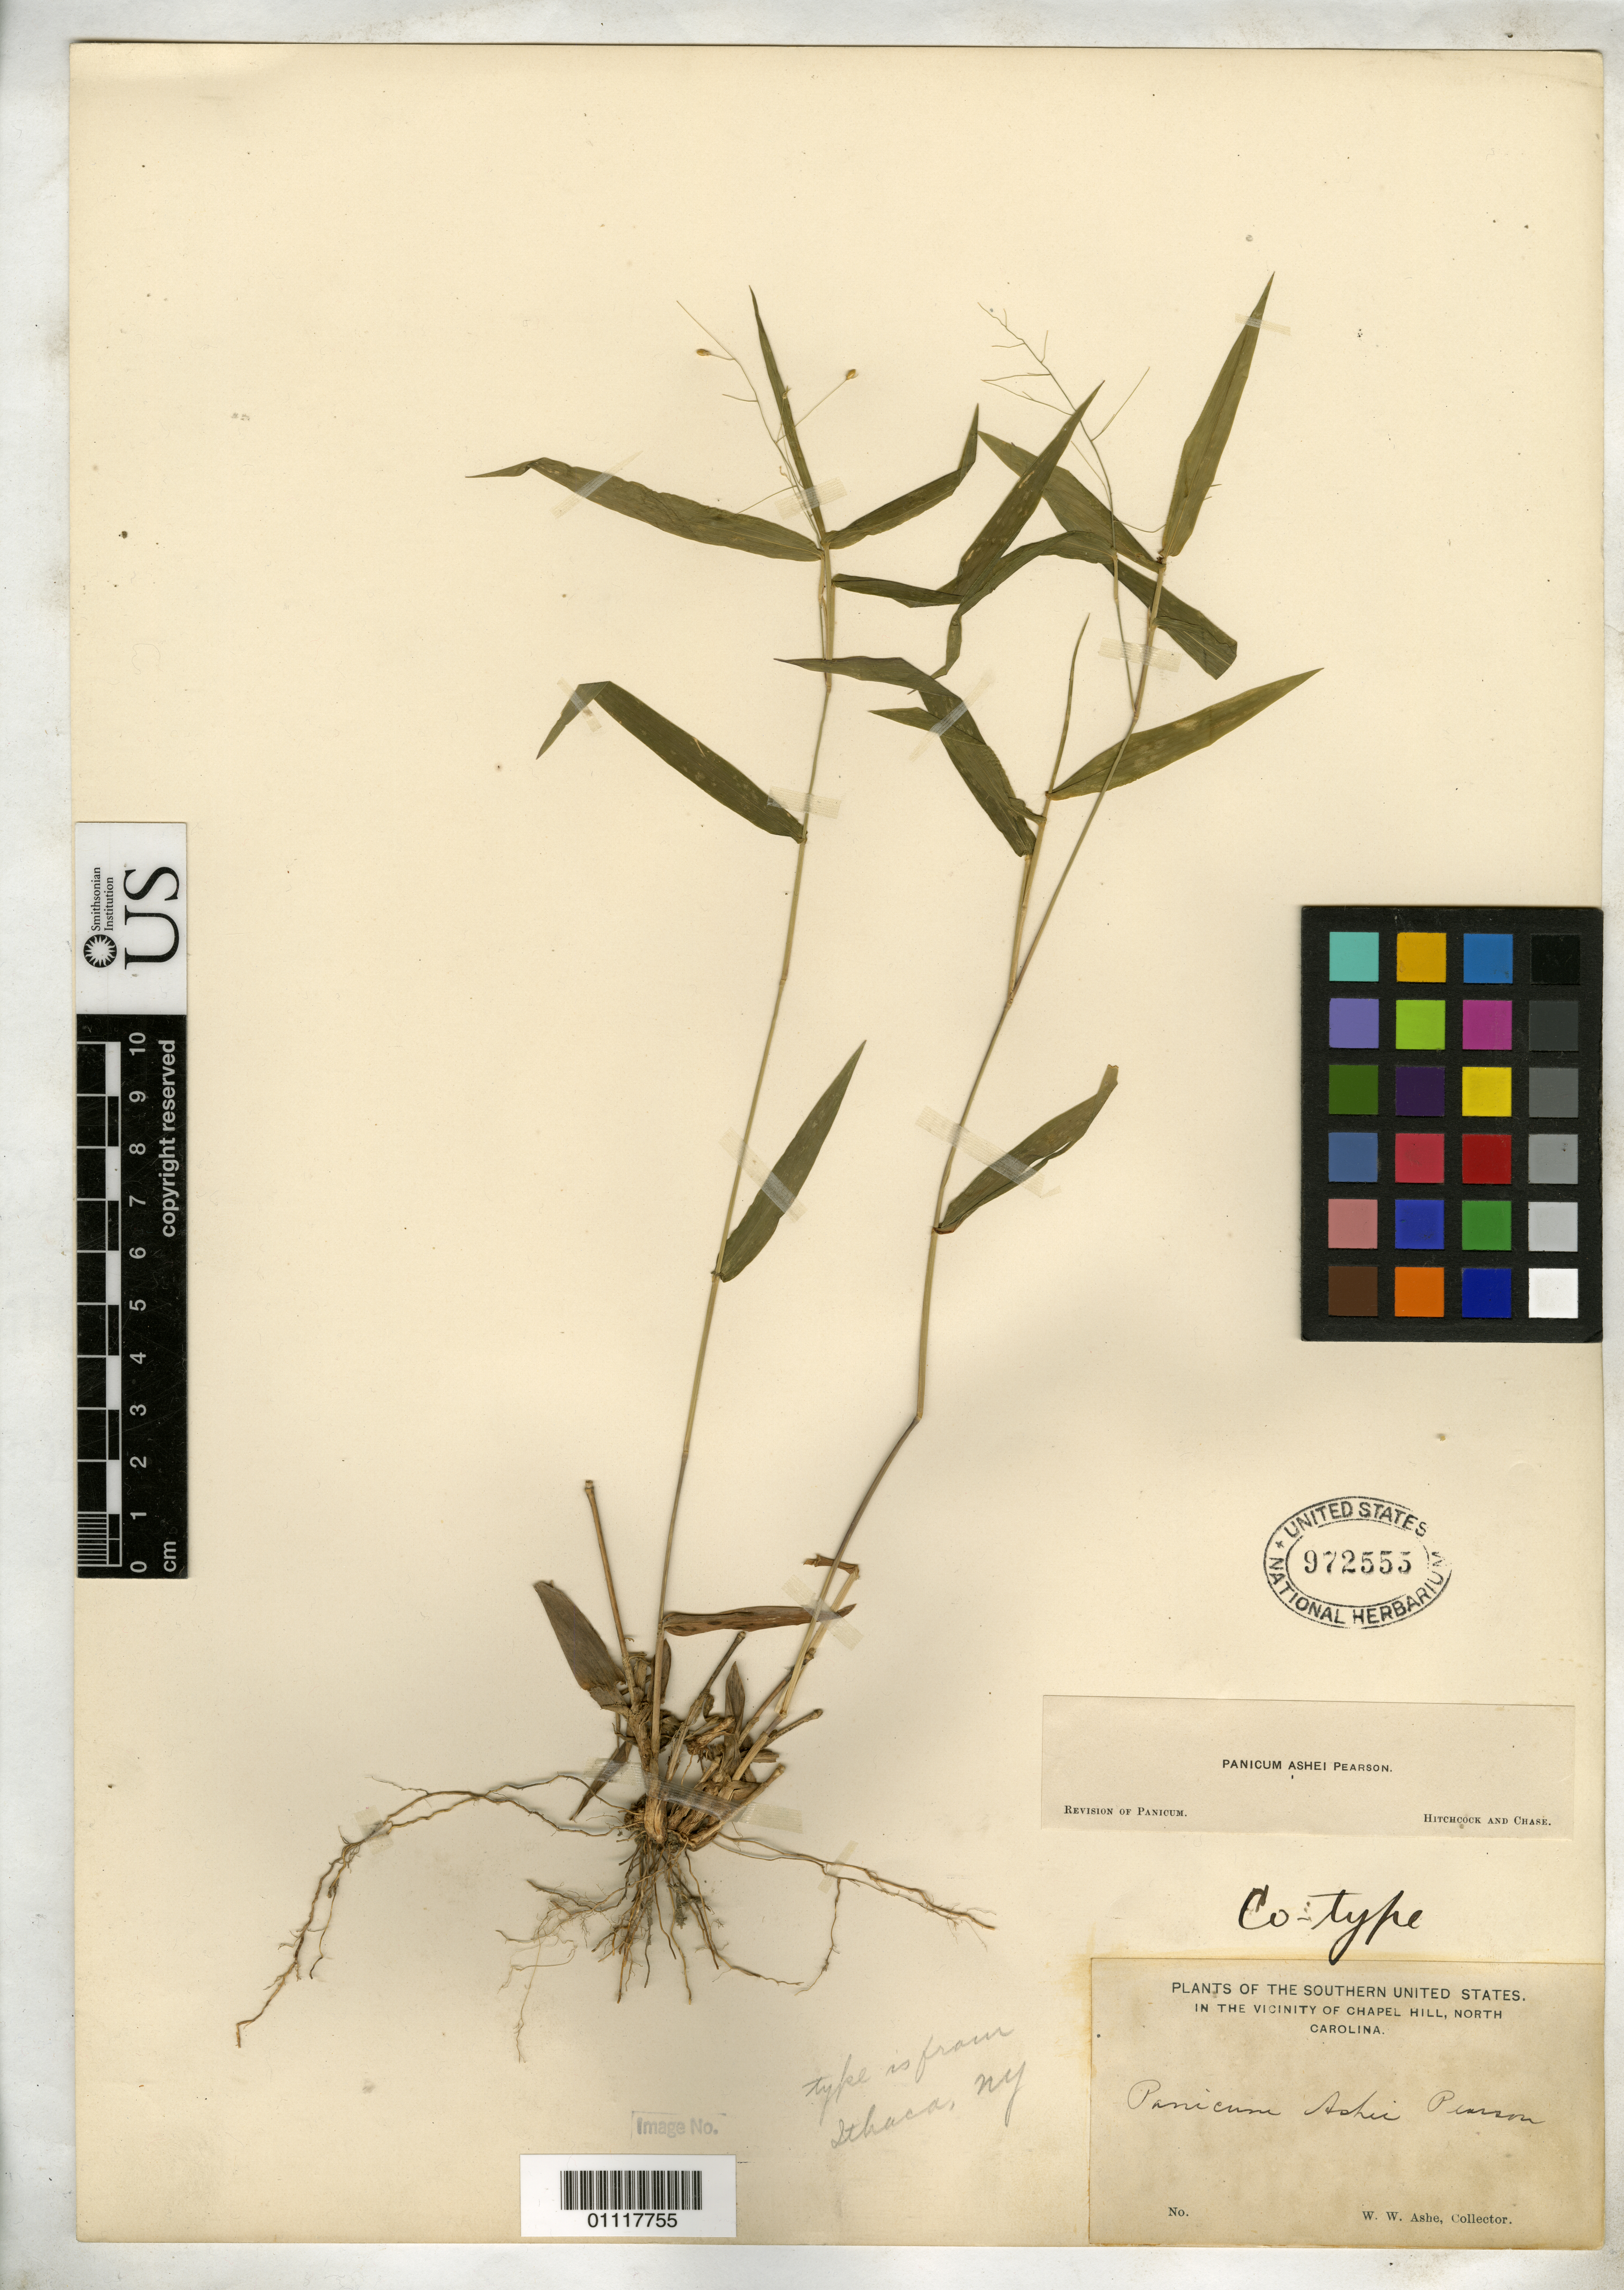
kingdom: Plantae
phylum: Tracheophyta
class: Liliopsida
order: Poales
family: Poaceae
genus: Panicum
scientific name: Panicum ashei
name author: T.G. Pearson ex Ashe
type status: Syntype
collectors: W. W. Ashe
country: United States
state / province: North Carolina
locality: Chapel hill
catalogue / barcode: US 972555